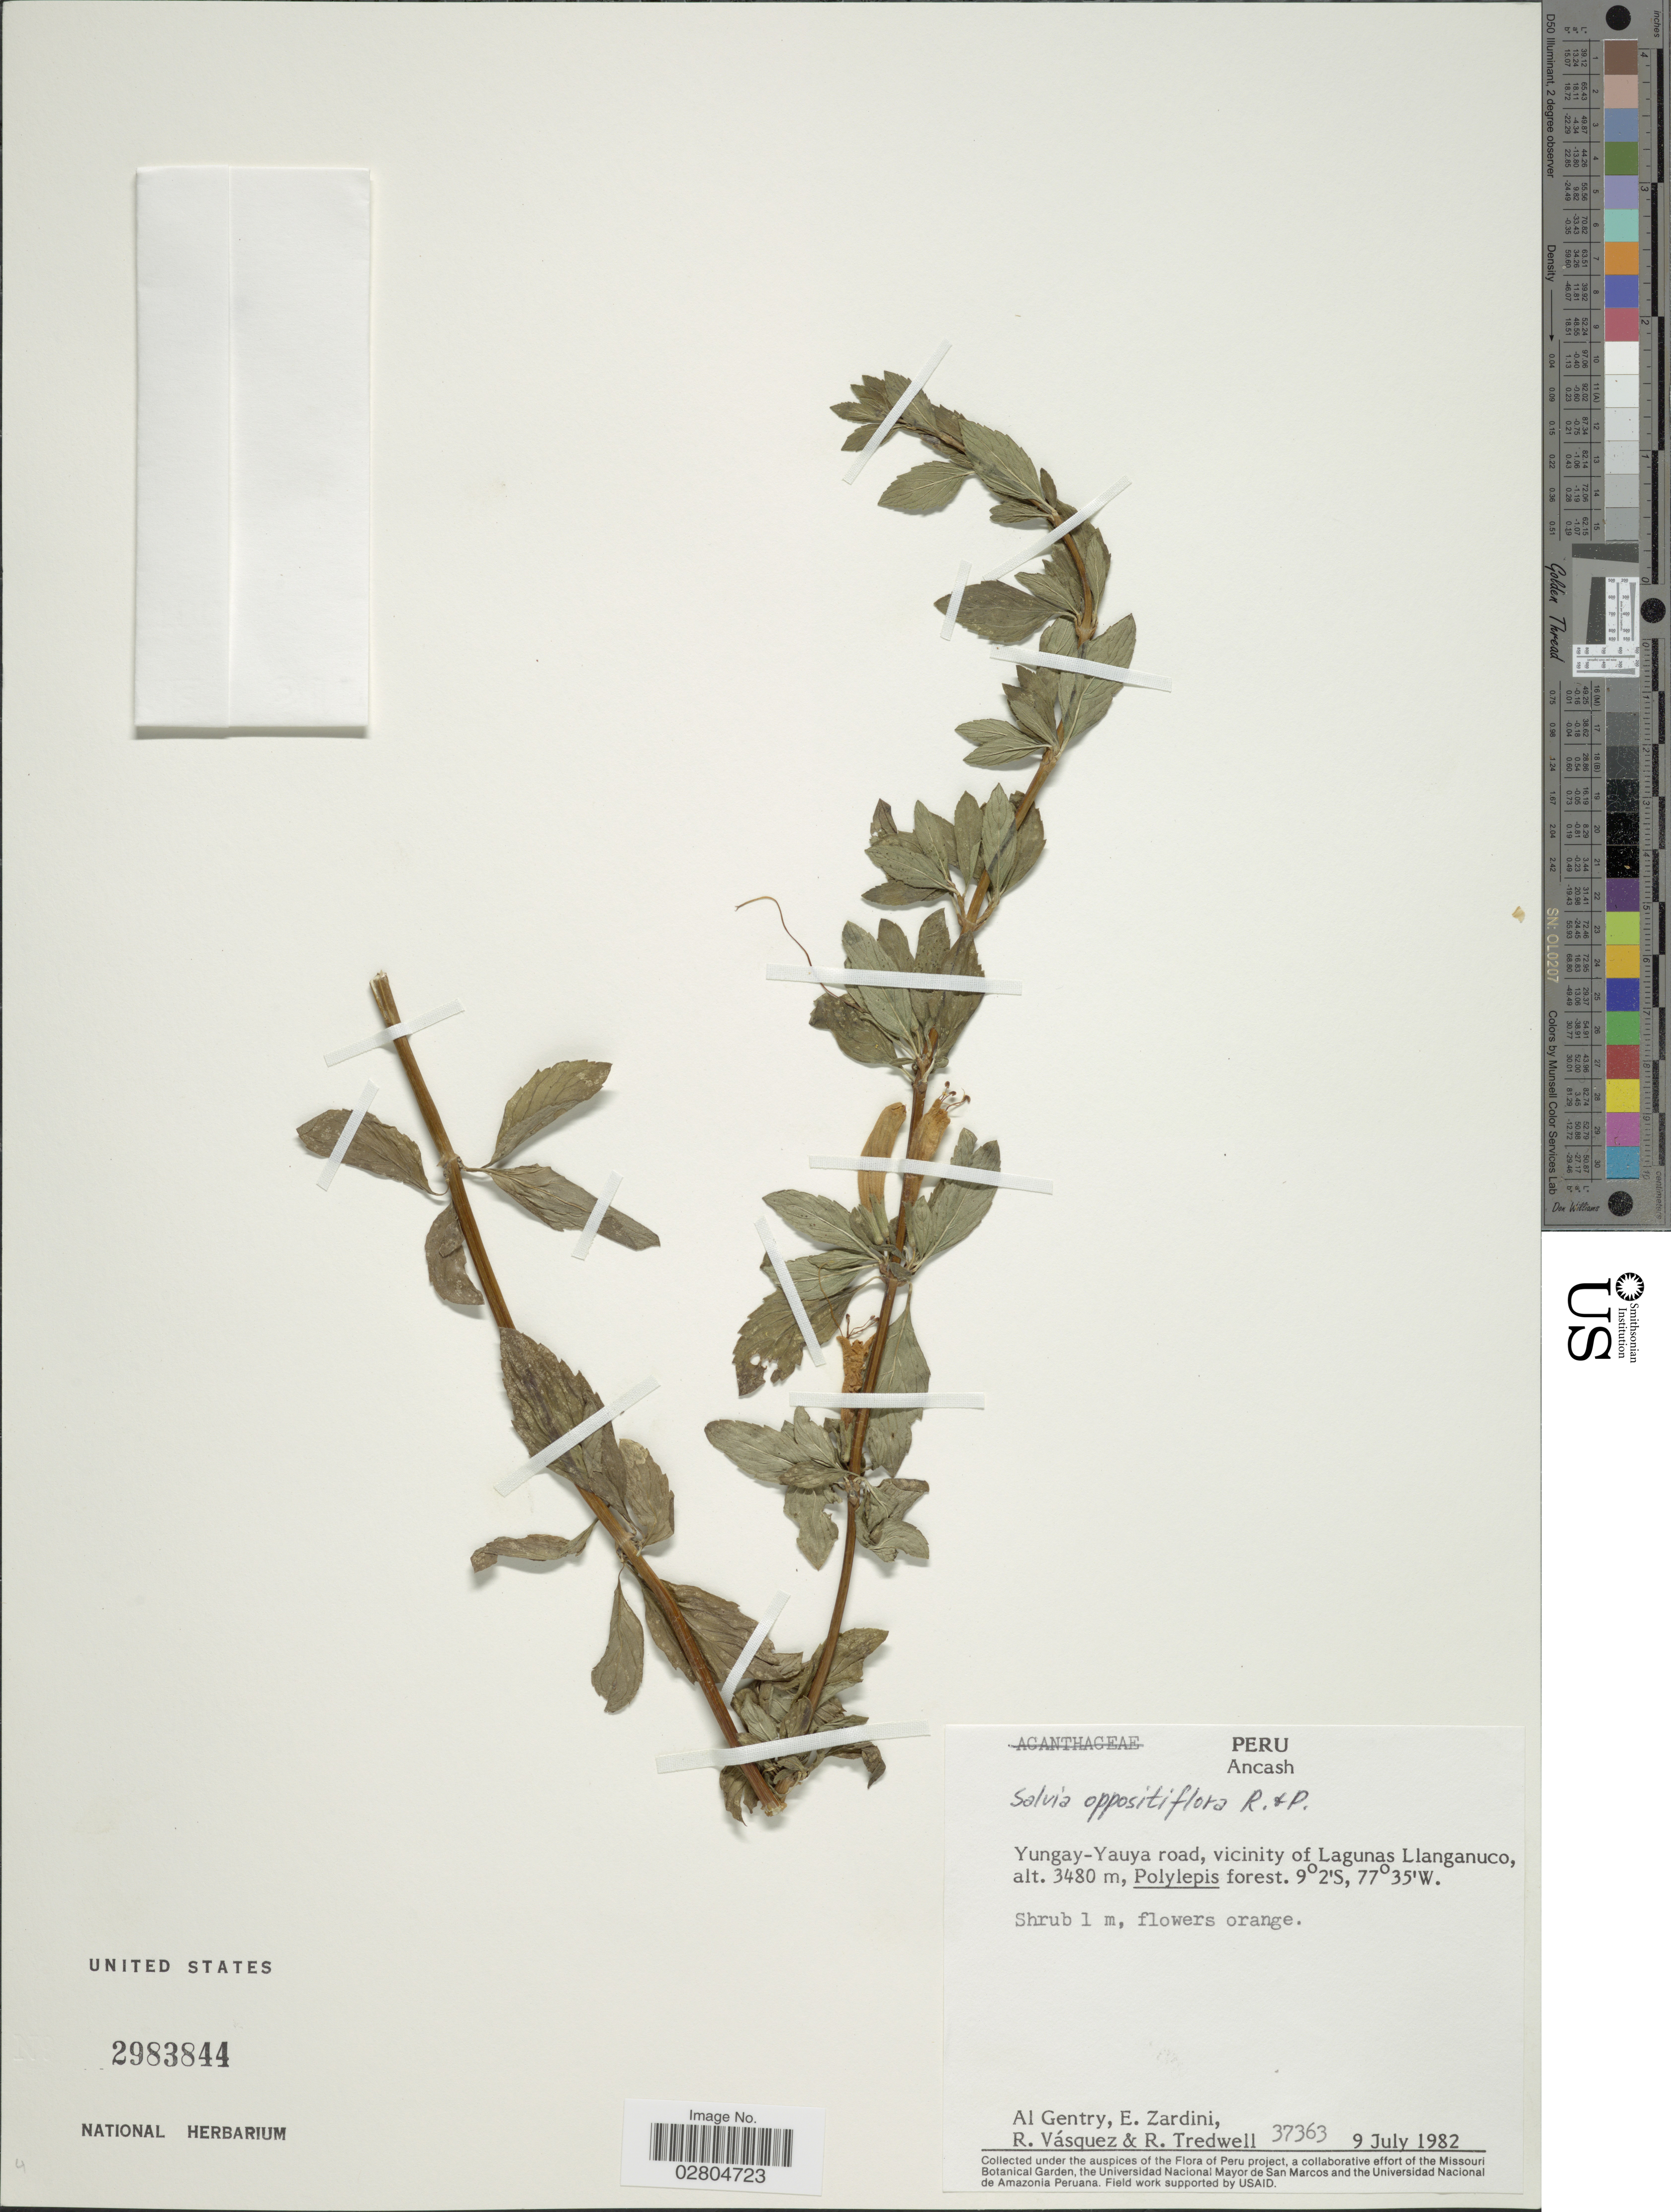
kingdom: Plantae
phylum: Tracheophyta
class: Magnoliopsida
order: Lamiales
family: Lamiaceae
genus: Salvia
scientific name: Salvia oppositiflora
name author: Ruiz & Pav.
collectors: A. H. Gentry, E. M. Zardini, R. Vásquez & R. Tredwell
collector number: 37363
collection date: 1982-07-09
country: Peru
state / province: Ancash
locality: Yungay-Yauya road, vicinity of Lagunas Llanganuco.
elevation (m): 3480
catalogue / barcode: US 2983844